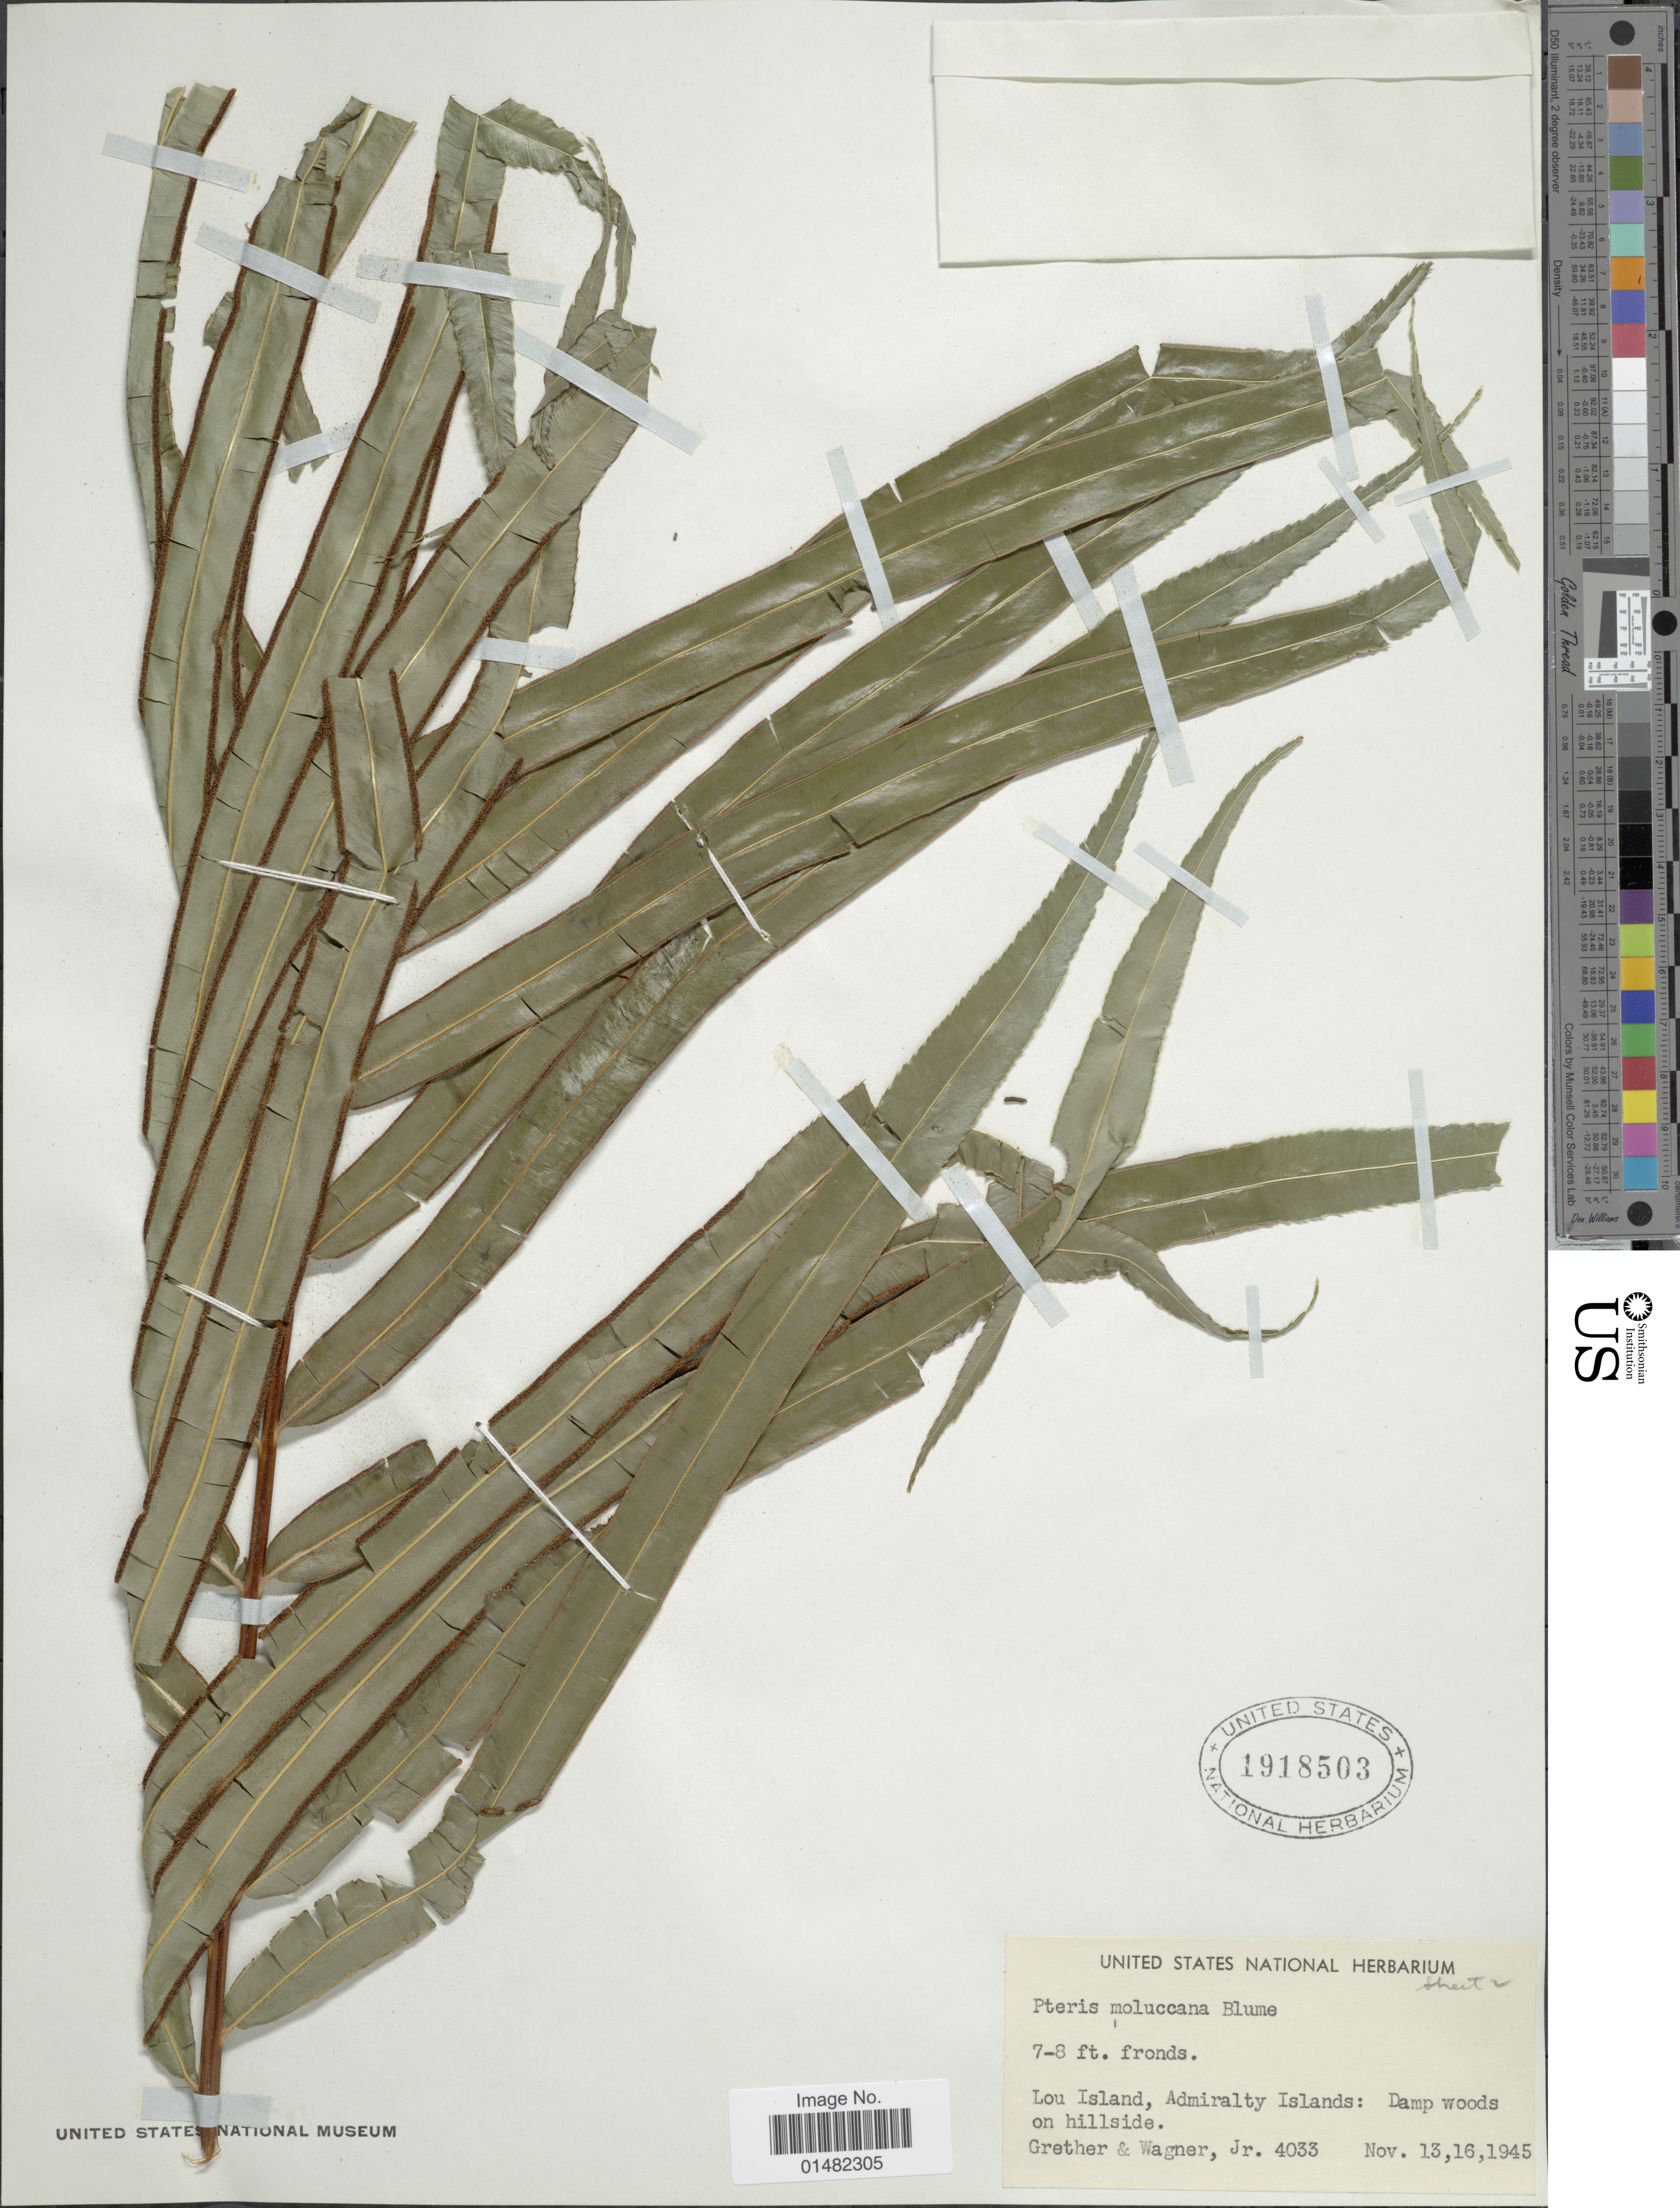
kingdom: Plantae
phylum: Tracheophyta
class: Polypodiopsida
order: Polypodiales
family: Pteridaceae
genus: Pteris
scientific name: Pteris moluccana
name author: Blume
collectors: -. Grether & -- Wagner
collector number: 4033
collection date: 1945-11-13/1945-11-16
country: Papua New Guinea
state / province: Manus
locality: Lou Island, Admiralty Islands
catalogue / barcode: US 1918503